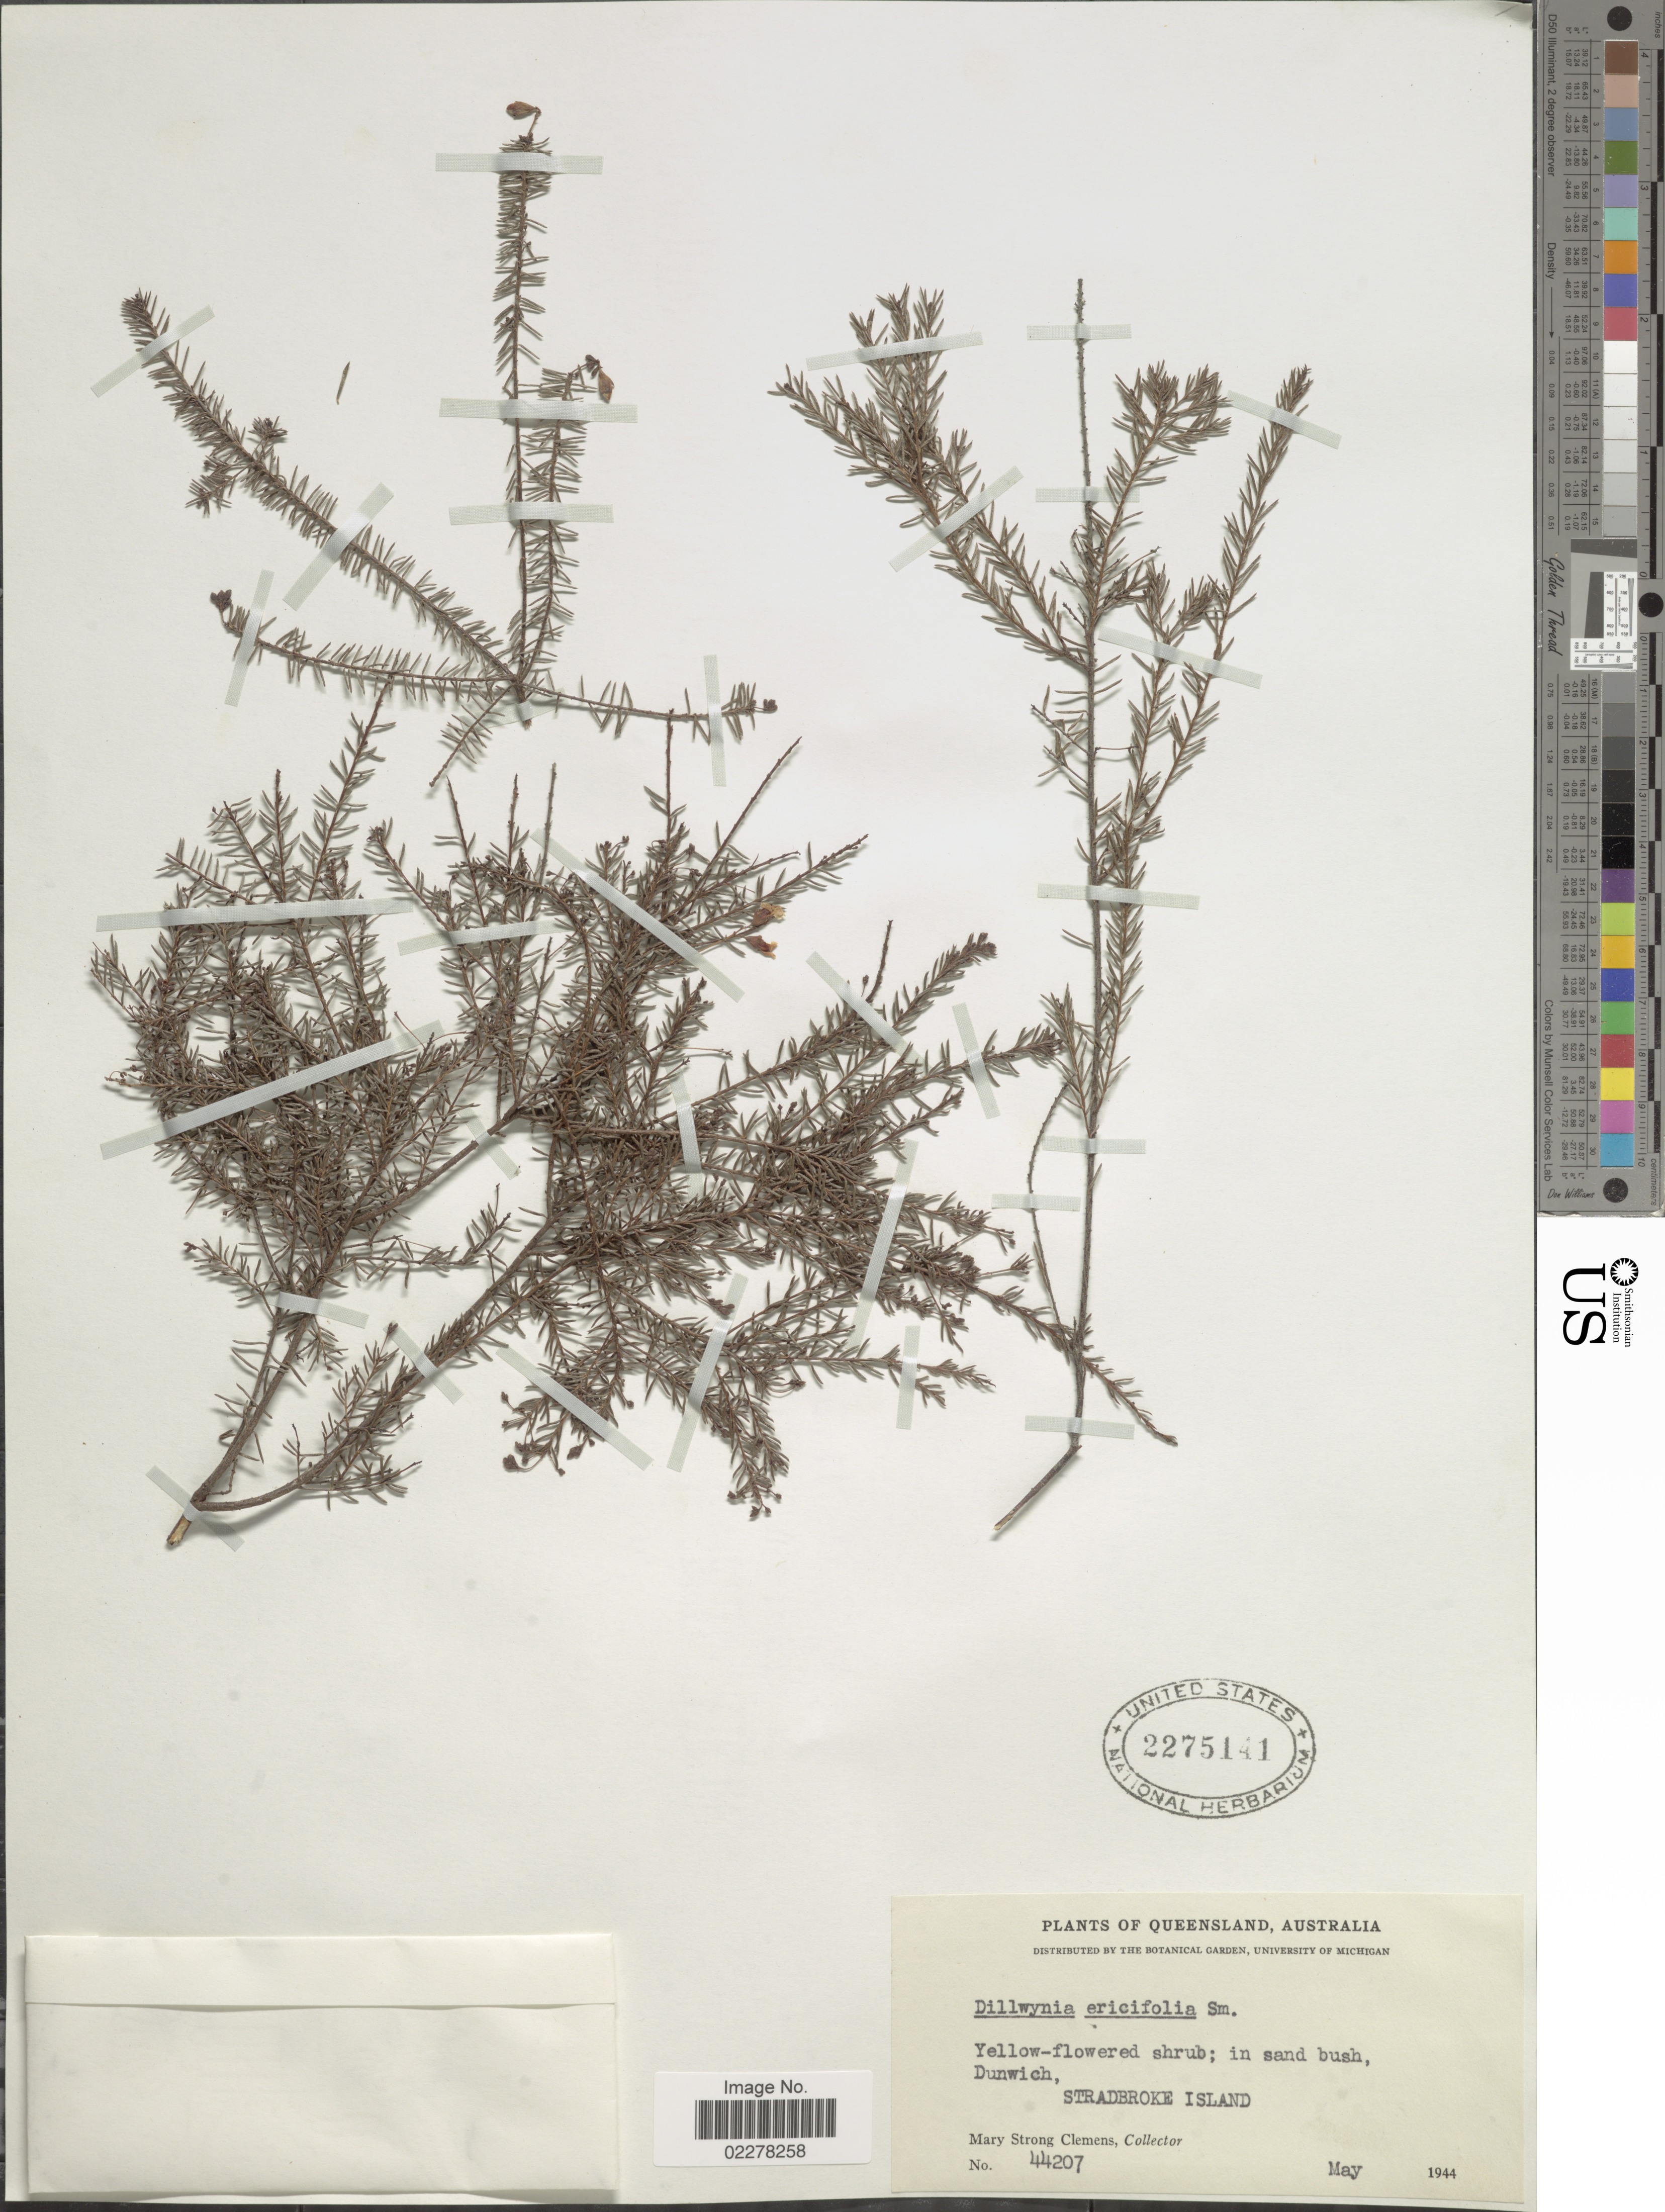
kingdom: Plantae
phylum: Tracheophyta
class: Magnoliopsida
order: Fabales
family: Fabaceae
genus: Dillwynia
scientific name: Dillwynia ericifolia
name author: Sm.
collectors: M. S. Clemens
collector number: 44207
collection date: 1944-05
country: Australia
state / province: Queensland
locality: Stradbroke Island.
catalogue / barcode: US 2275141